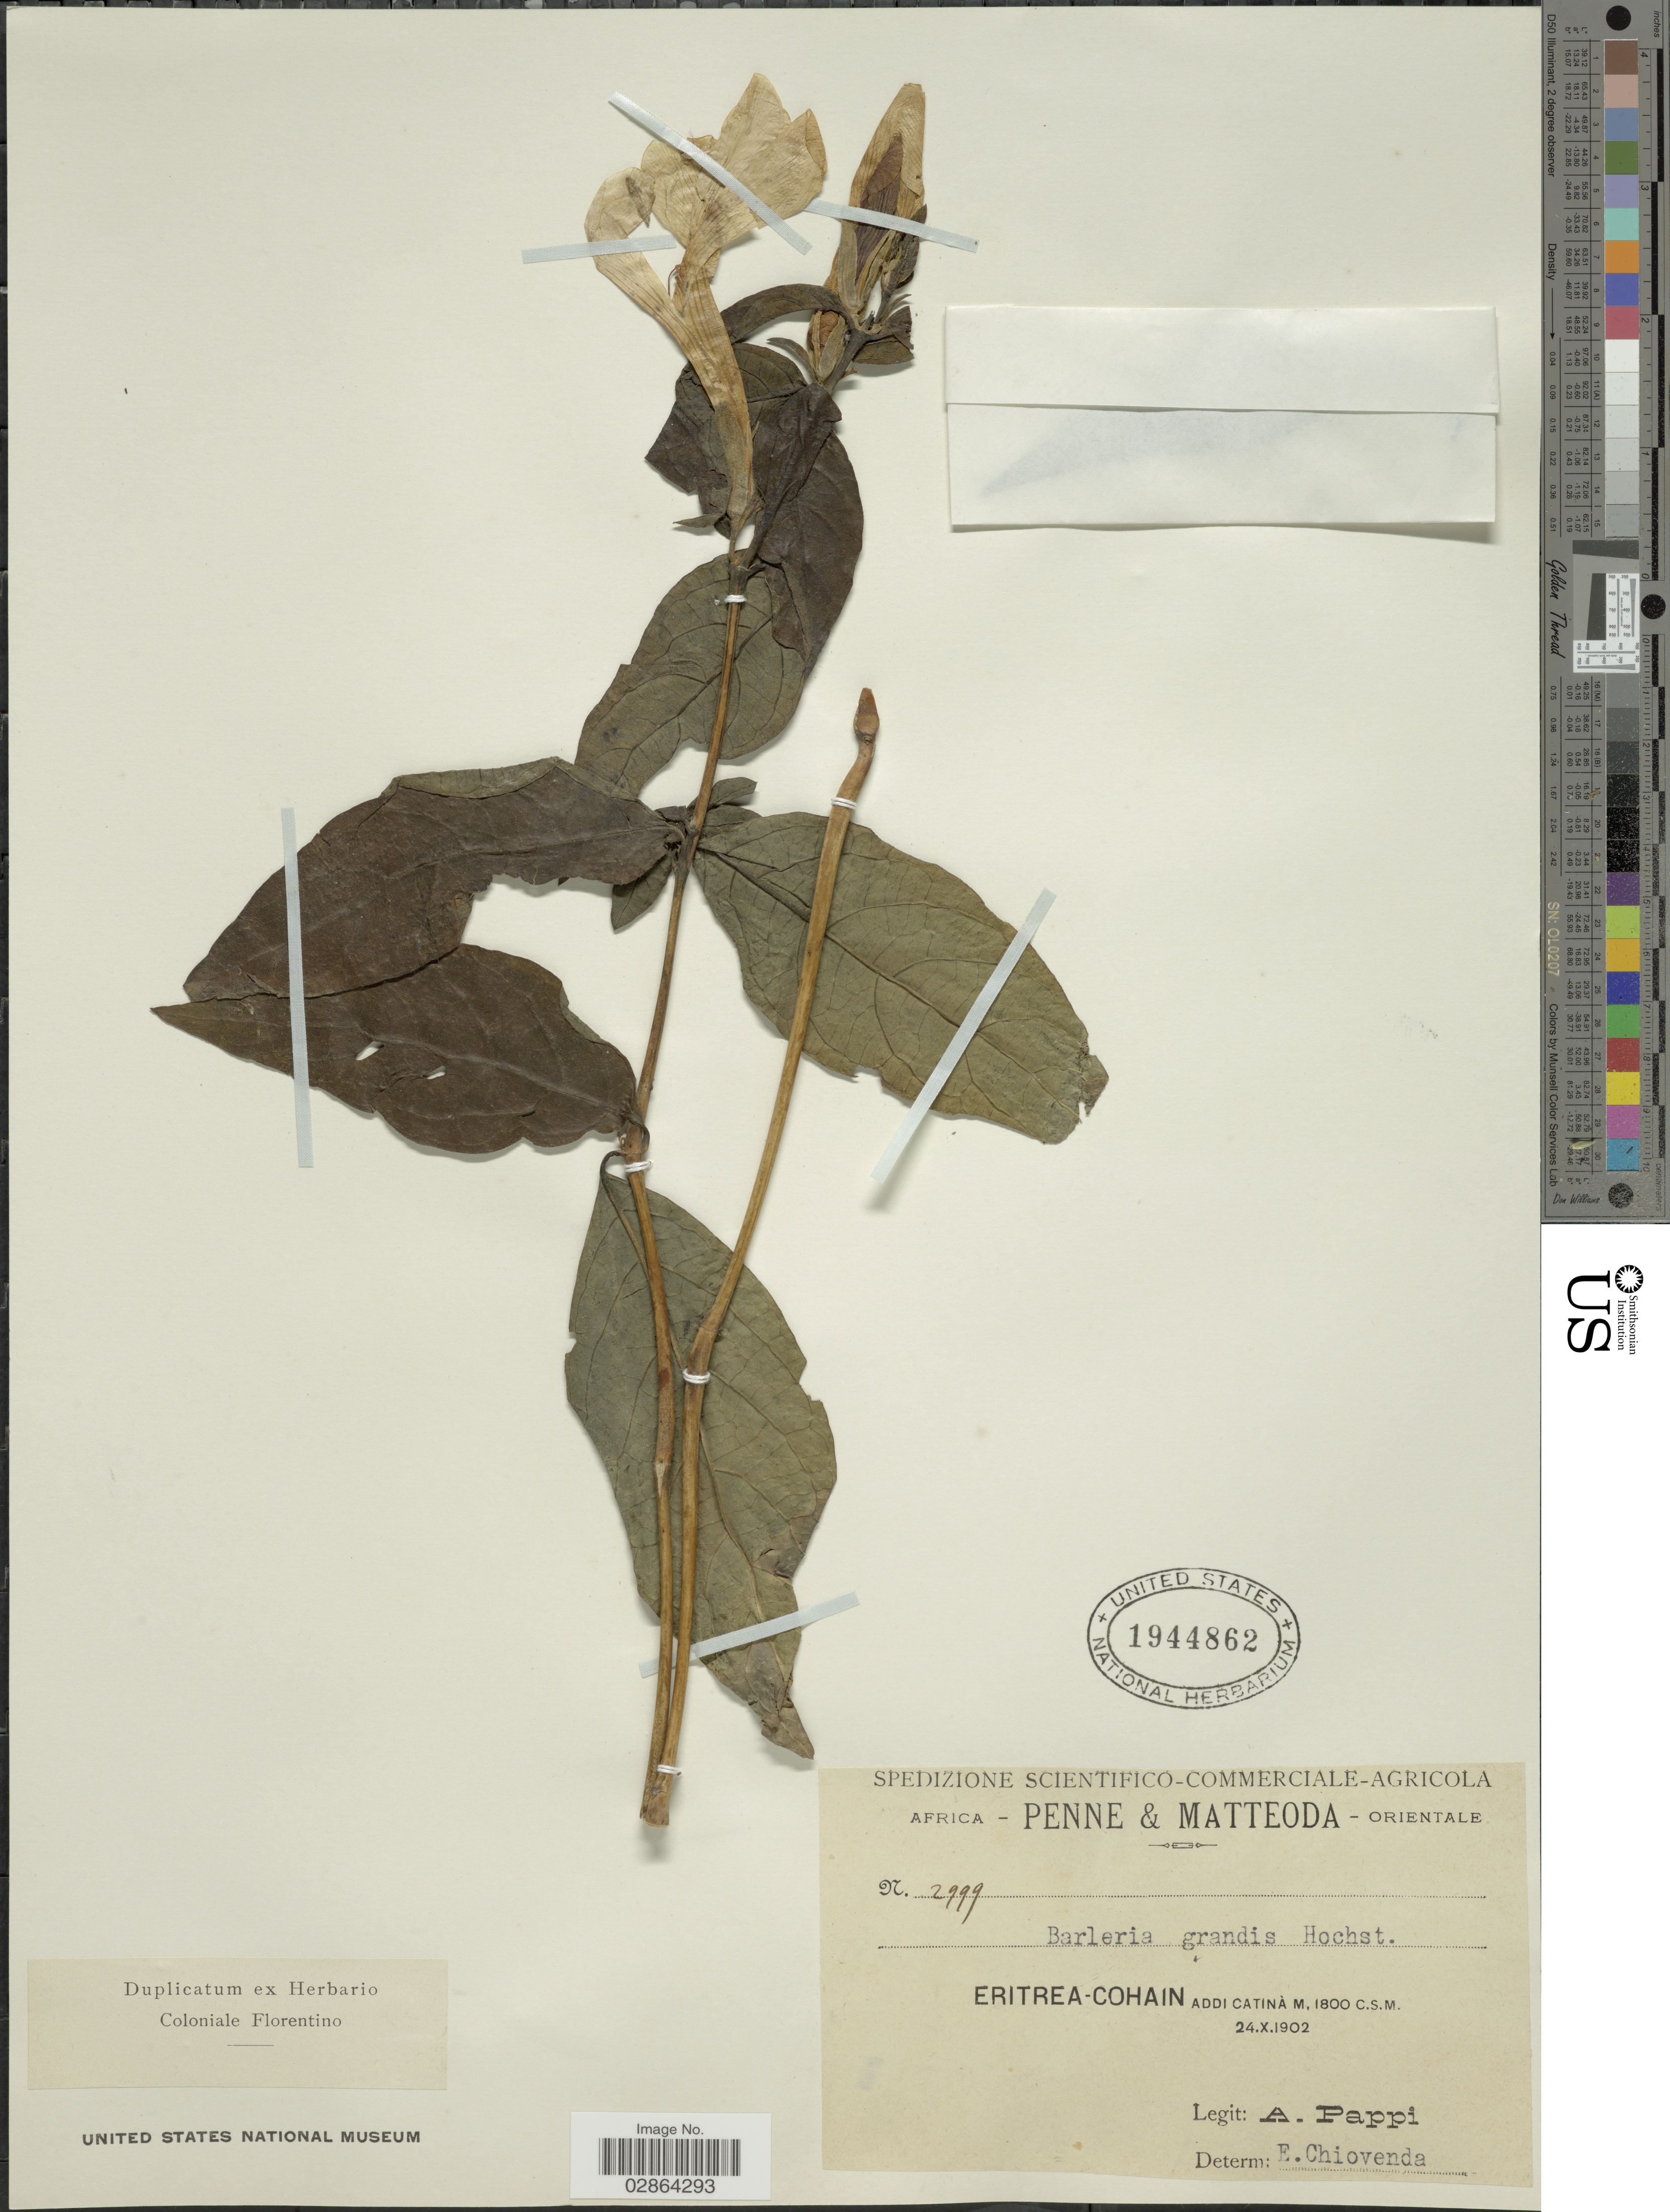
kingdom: Plantae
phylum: Tracheophyta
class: Magnoliopsida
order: Lamiales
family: Acanthaceae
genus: Barleria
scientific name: Barleria grandis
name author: Hochst. ex Nees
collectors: A. Pappi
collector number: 2999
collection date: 1902-10-24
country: Eritrea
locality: Penne & Matteoda Orientale, Eritrea-Cohain addi catiná m.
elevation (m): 1800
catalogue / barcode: US 1944862